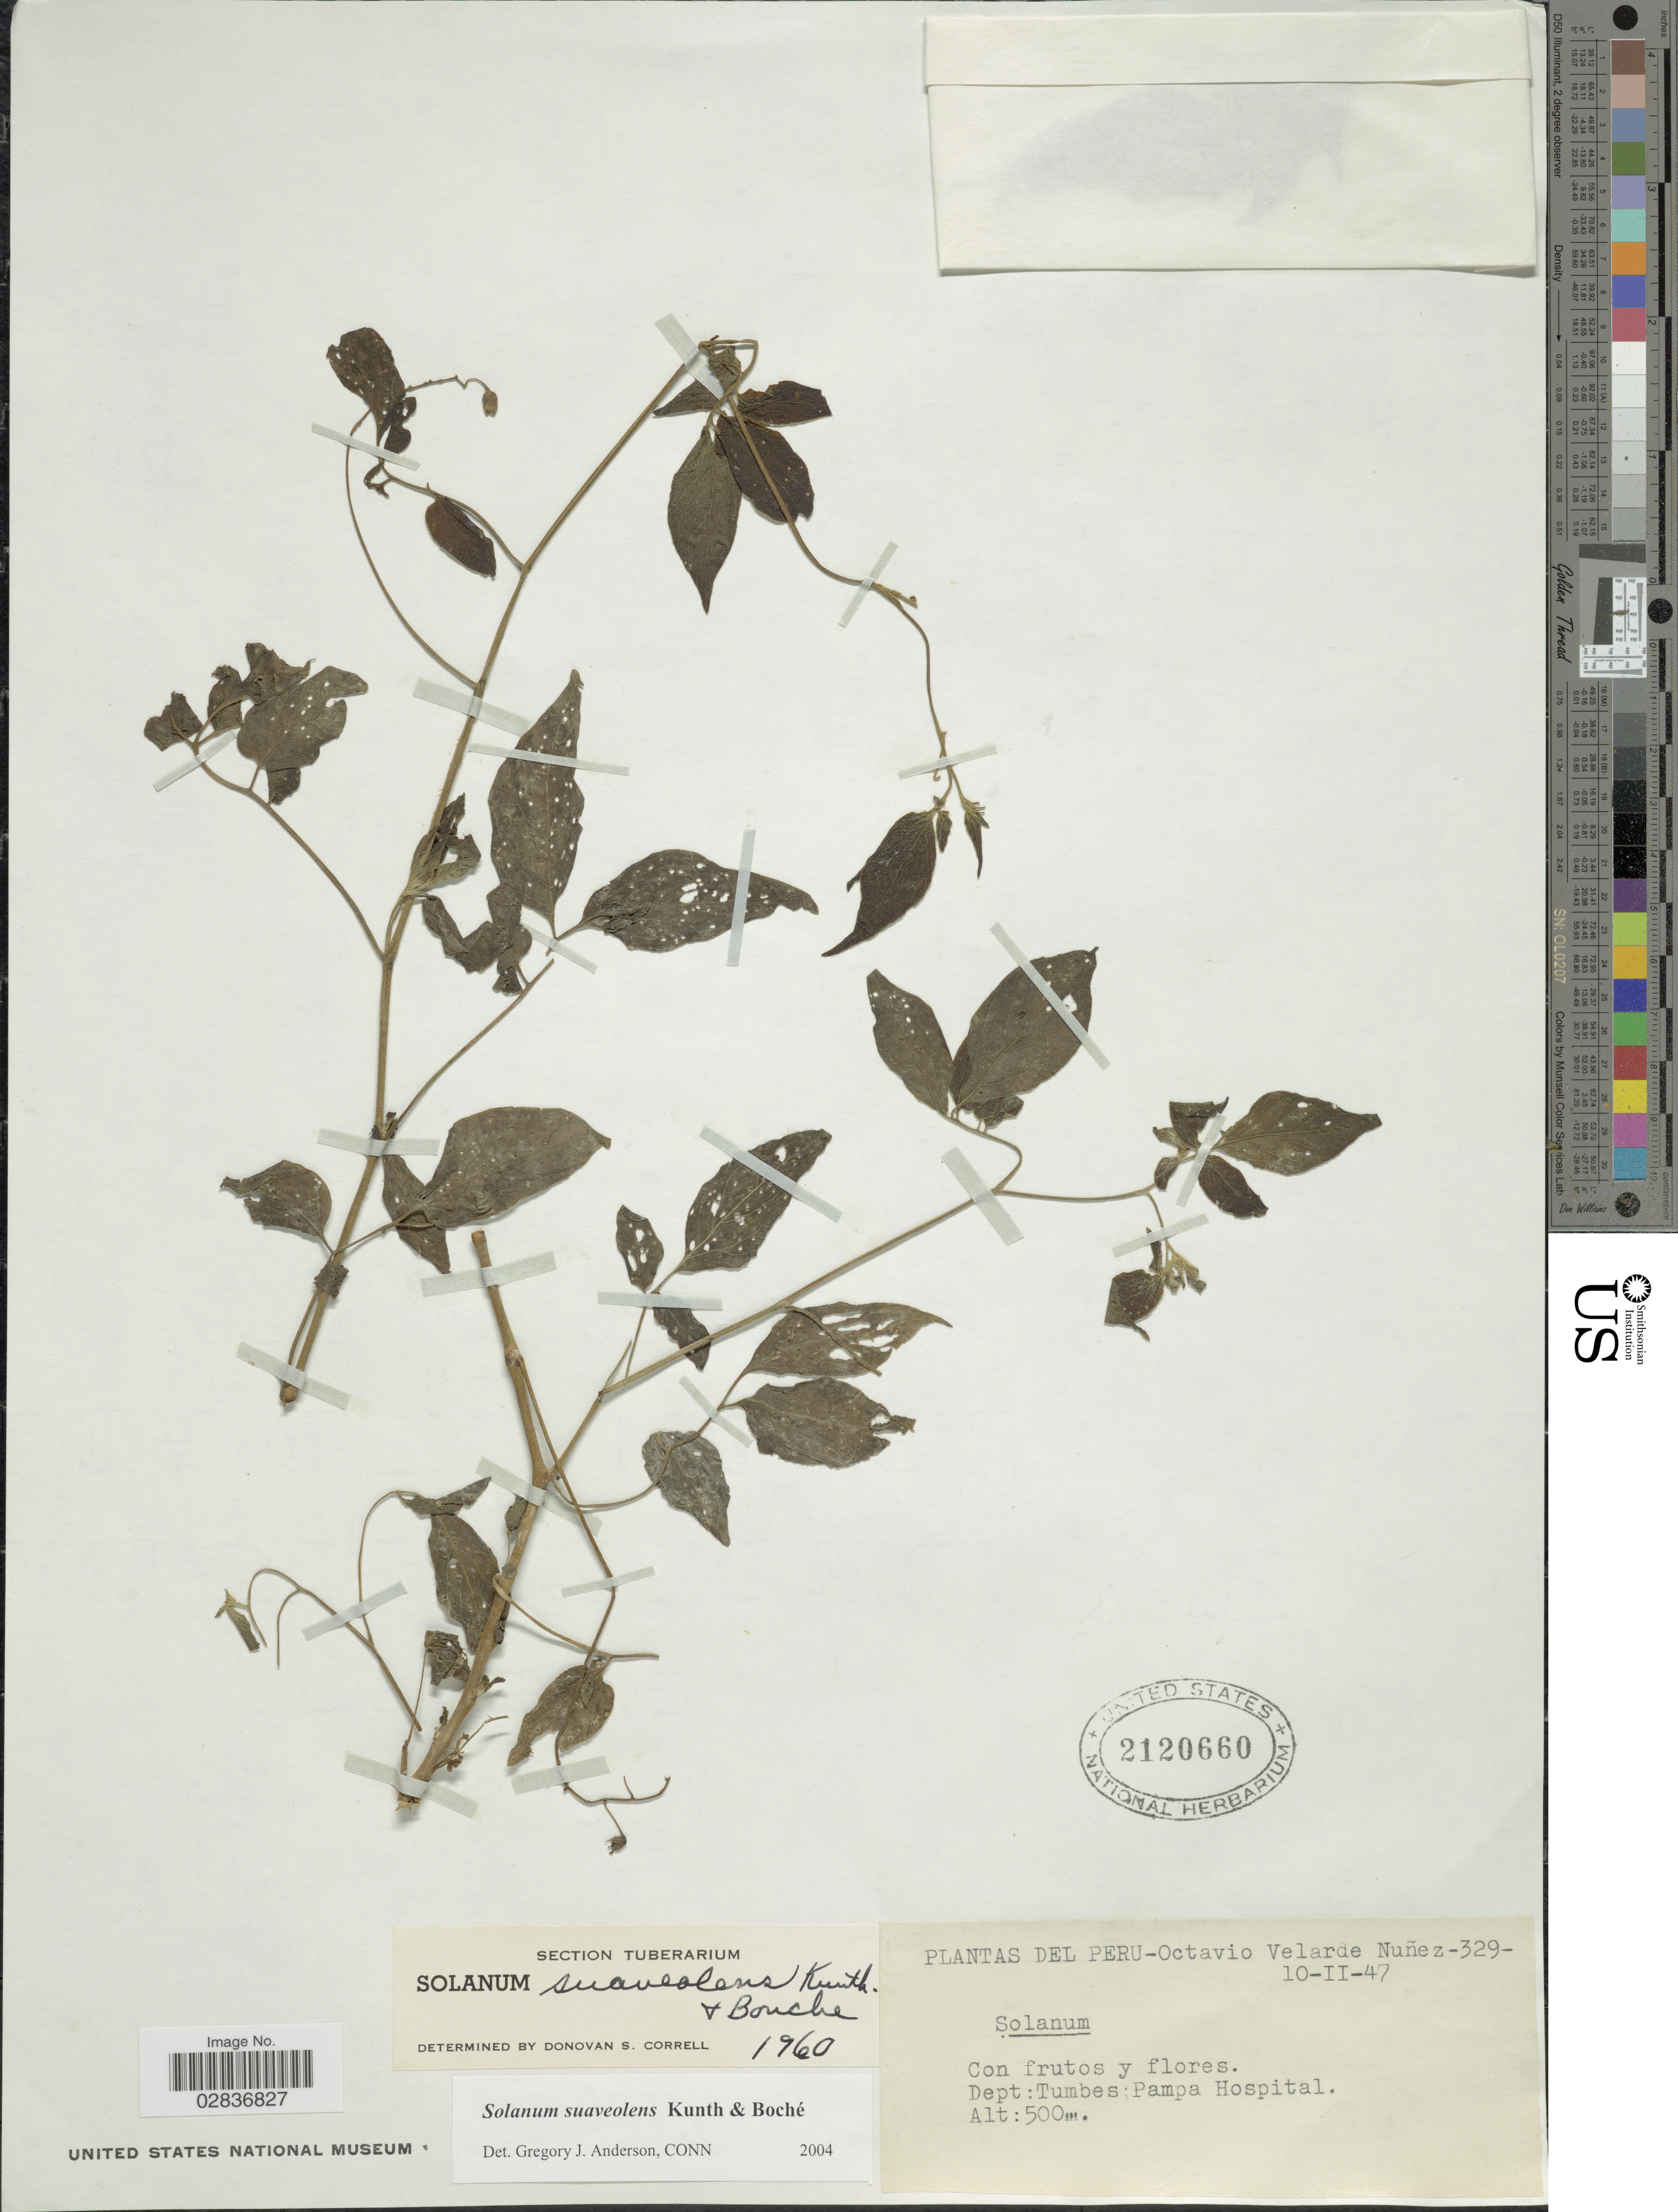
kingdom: Plantae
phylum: Tracheophyta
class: Magnoliopsida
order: Solanales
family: Solanaceae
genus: Solanum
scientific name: Solanum suaveolens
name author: Kunth & C.D. Bouché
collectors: O. Nuñez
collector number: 329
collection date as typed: Transcribed d/m/y: 10/2/47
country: Peru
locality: Dept: Tumbes Pampa Hospital.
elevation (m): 500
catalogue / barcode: US 2120660